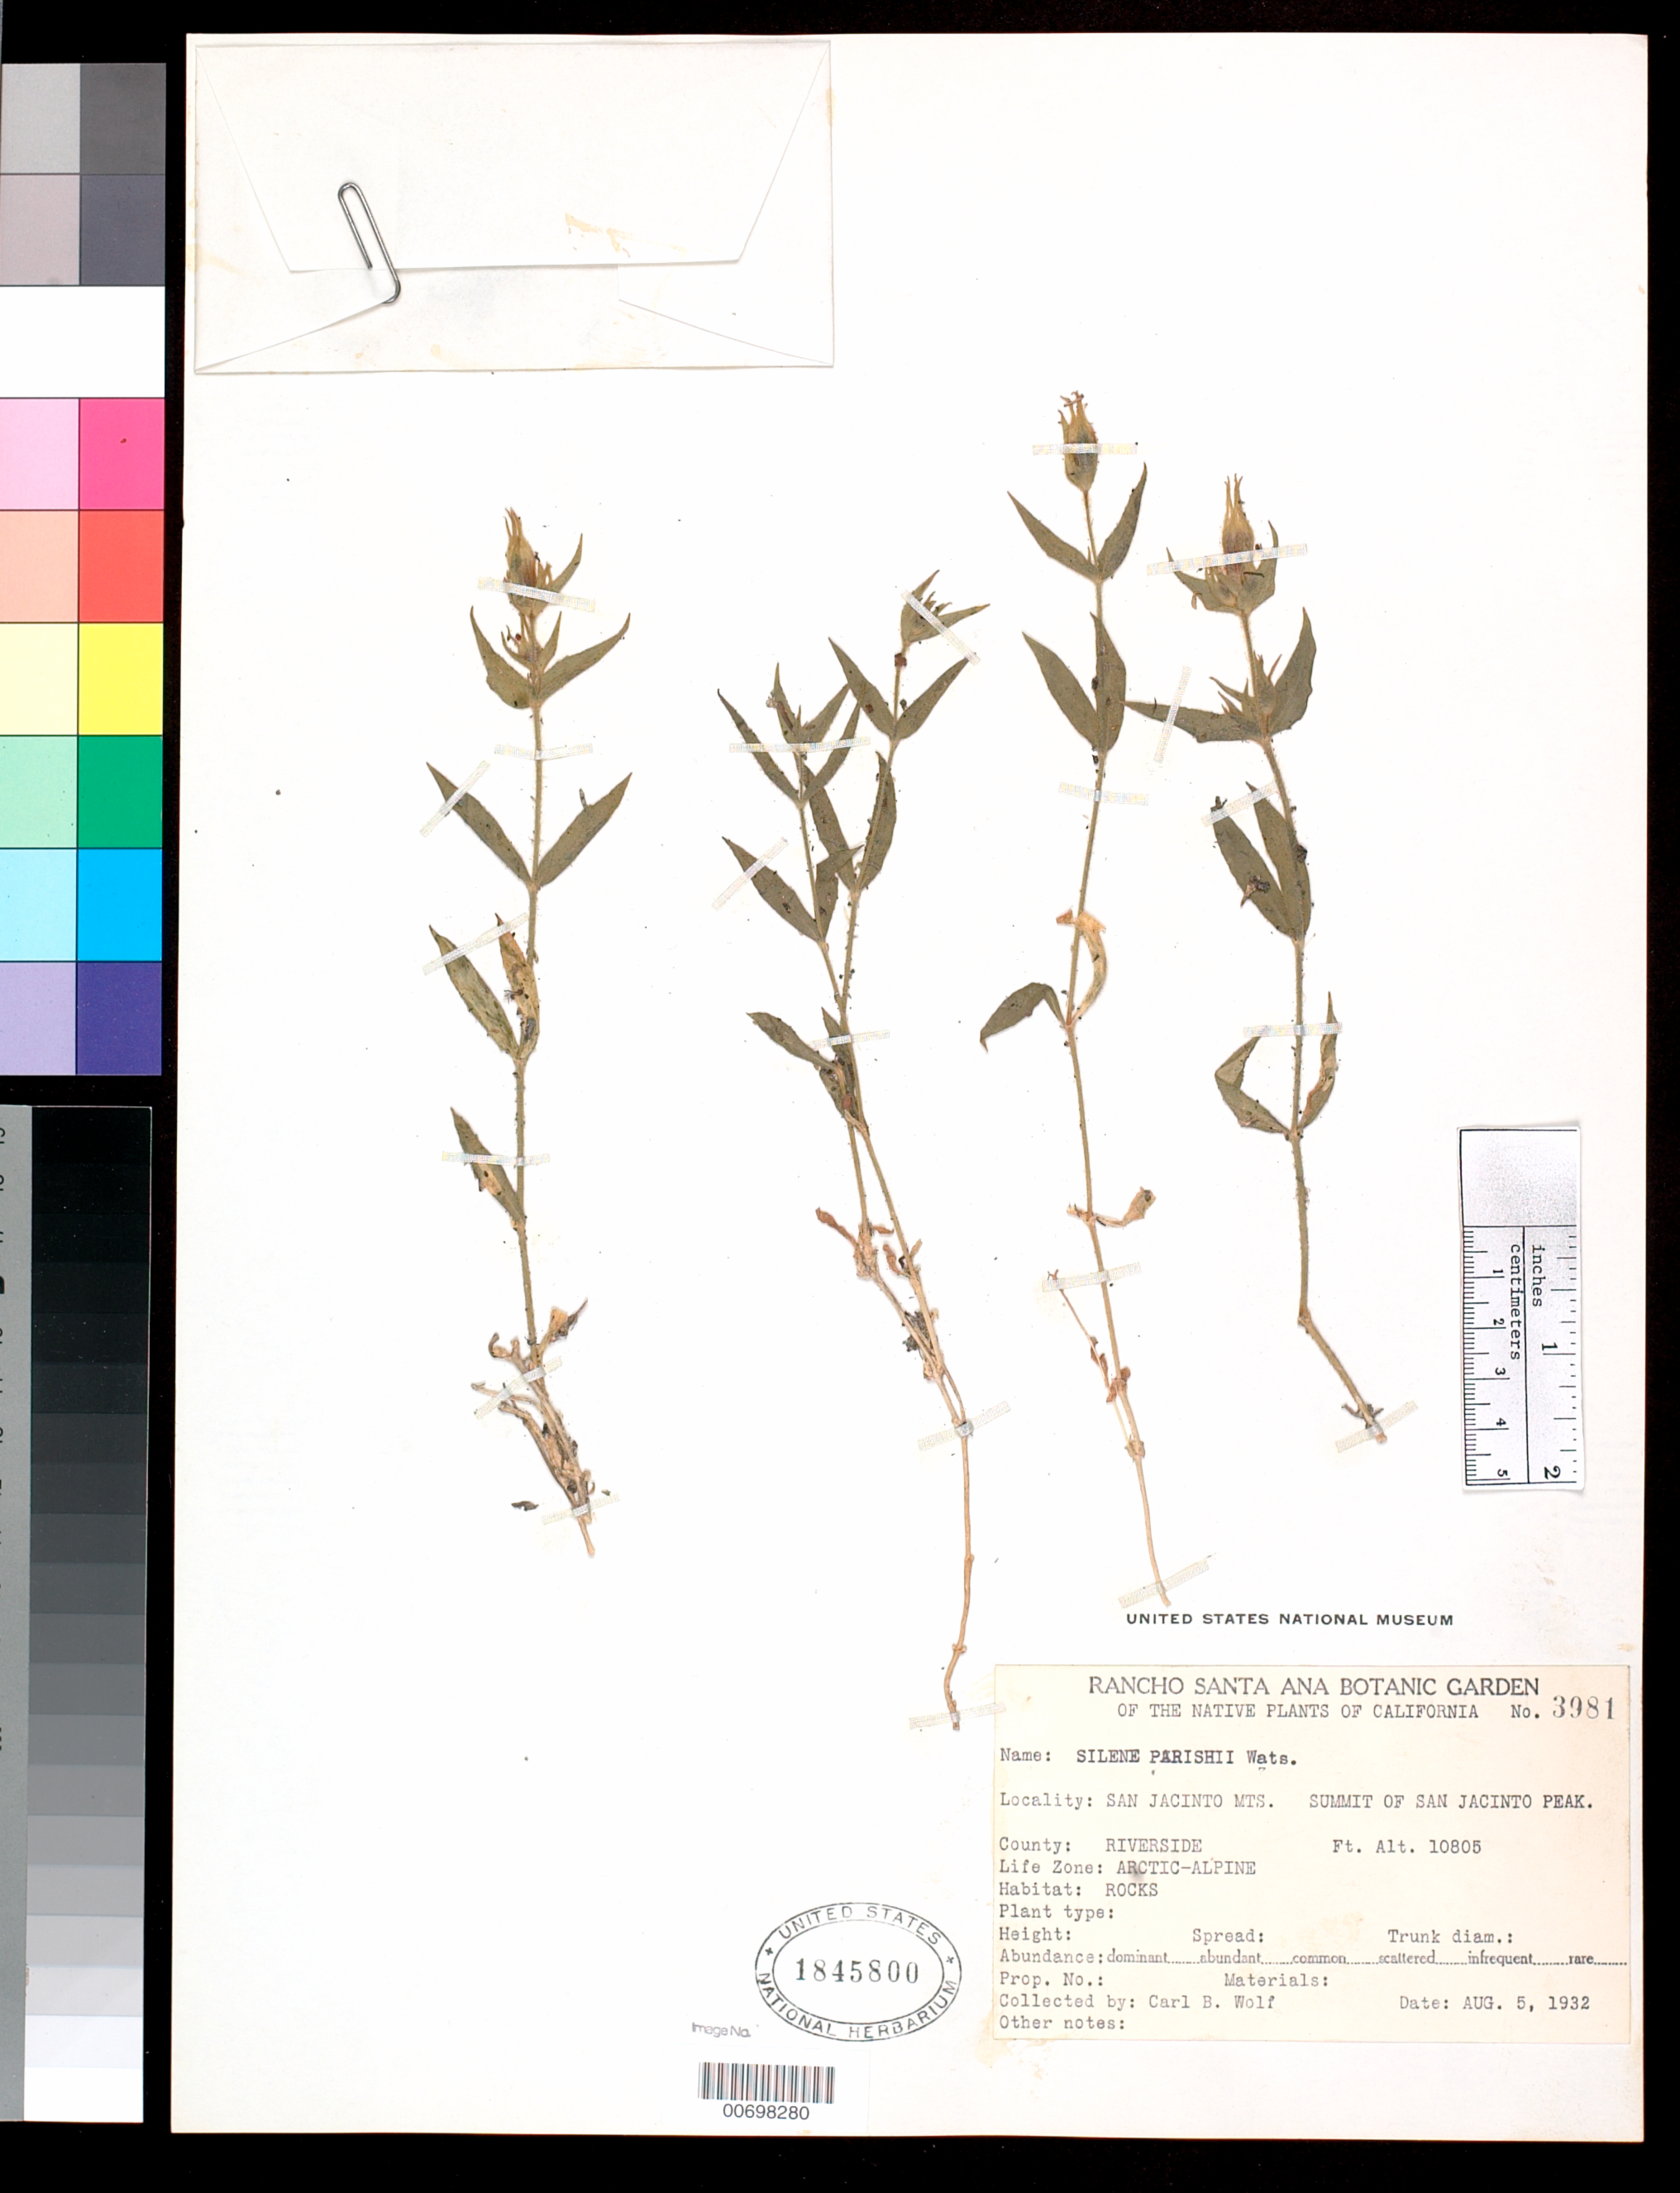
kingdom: Plantae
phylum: Tracheophyta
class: Magnoliopsida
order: Caryophyllales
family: Caryophyllaceae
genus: Silene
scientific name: Silene parishii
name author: S. Watson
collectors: C. B. Wolf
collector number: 3981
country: United States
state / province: California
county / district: Riverside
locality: San Jacinto Mts. Summit of San Jacinto Peak.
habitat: Arctic-Alpine. Rocks.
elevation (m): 3293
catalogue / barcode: US 1845800